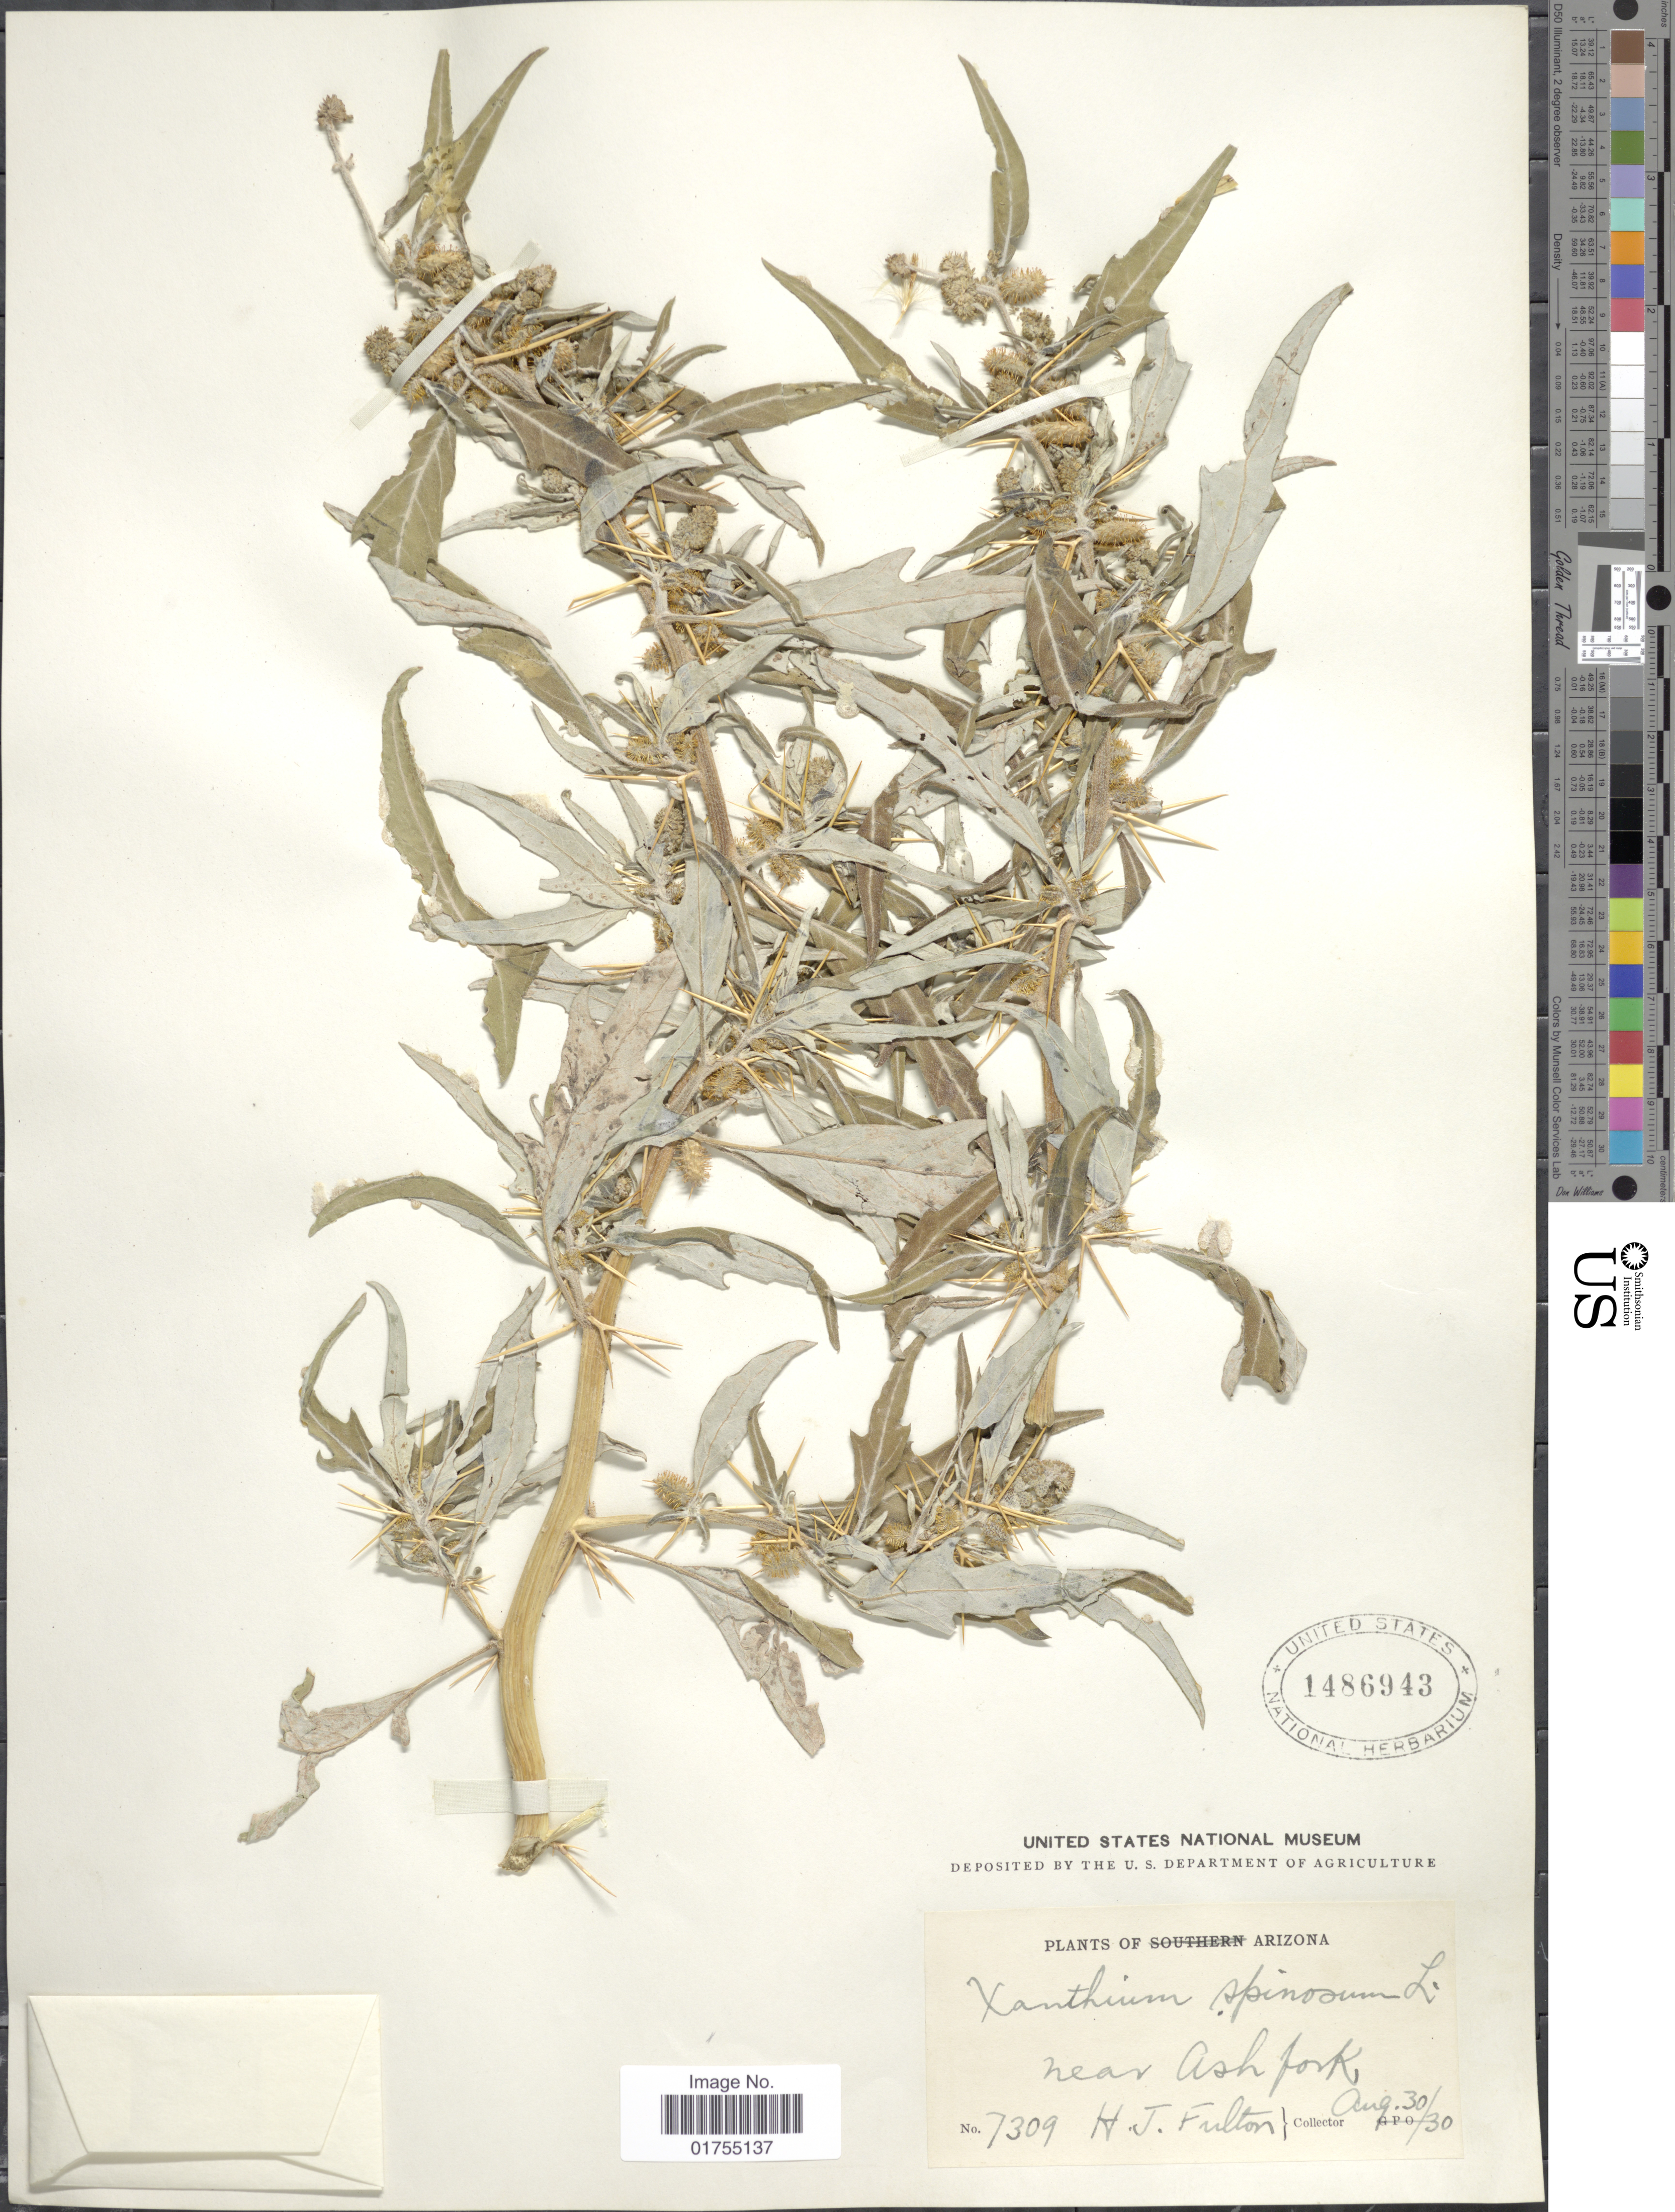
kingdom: Plantae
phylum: Tracheophyta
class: Magnoliopsida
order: Asterales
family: Asteraceae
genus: Xanthium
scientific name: Xanthium spinosum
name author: L.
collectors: H. Fulton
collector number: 7309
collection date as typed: Transcribed d/m/y: 30/8/30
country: United States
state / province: Arizona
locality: Near Ash fork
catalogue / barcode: US 1486943